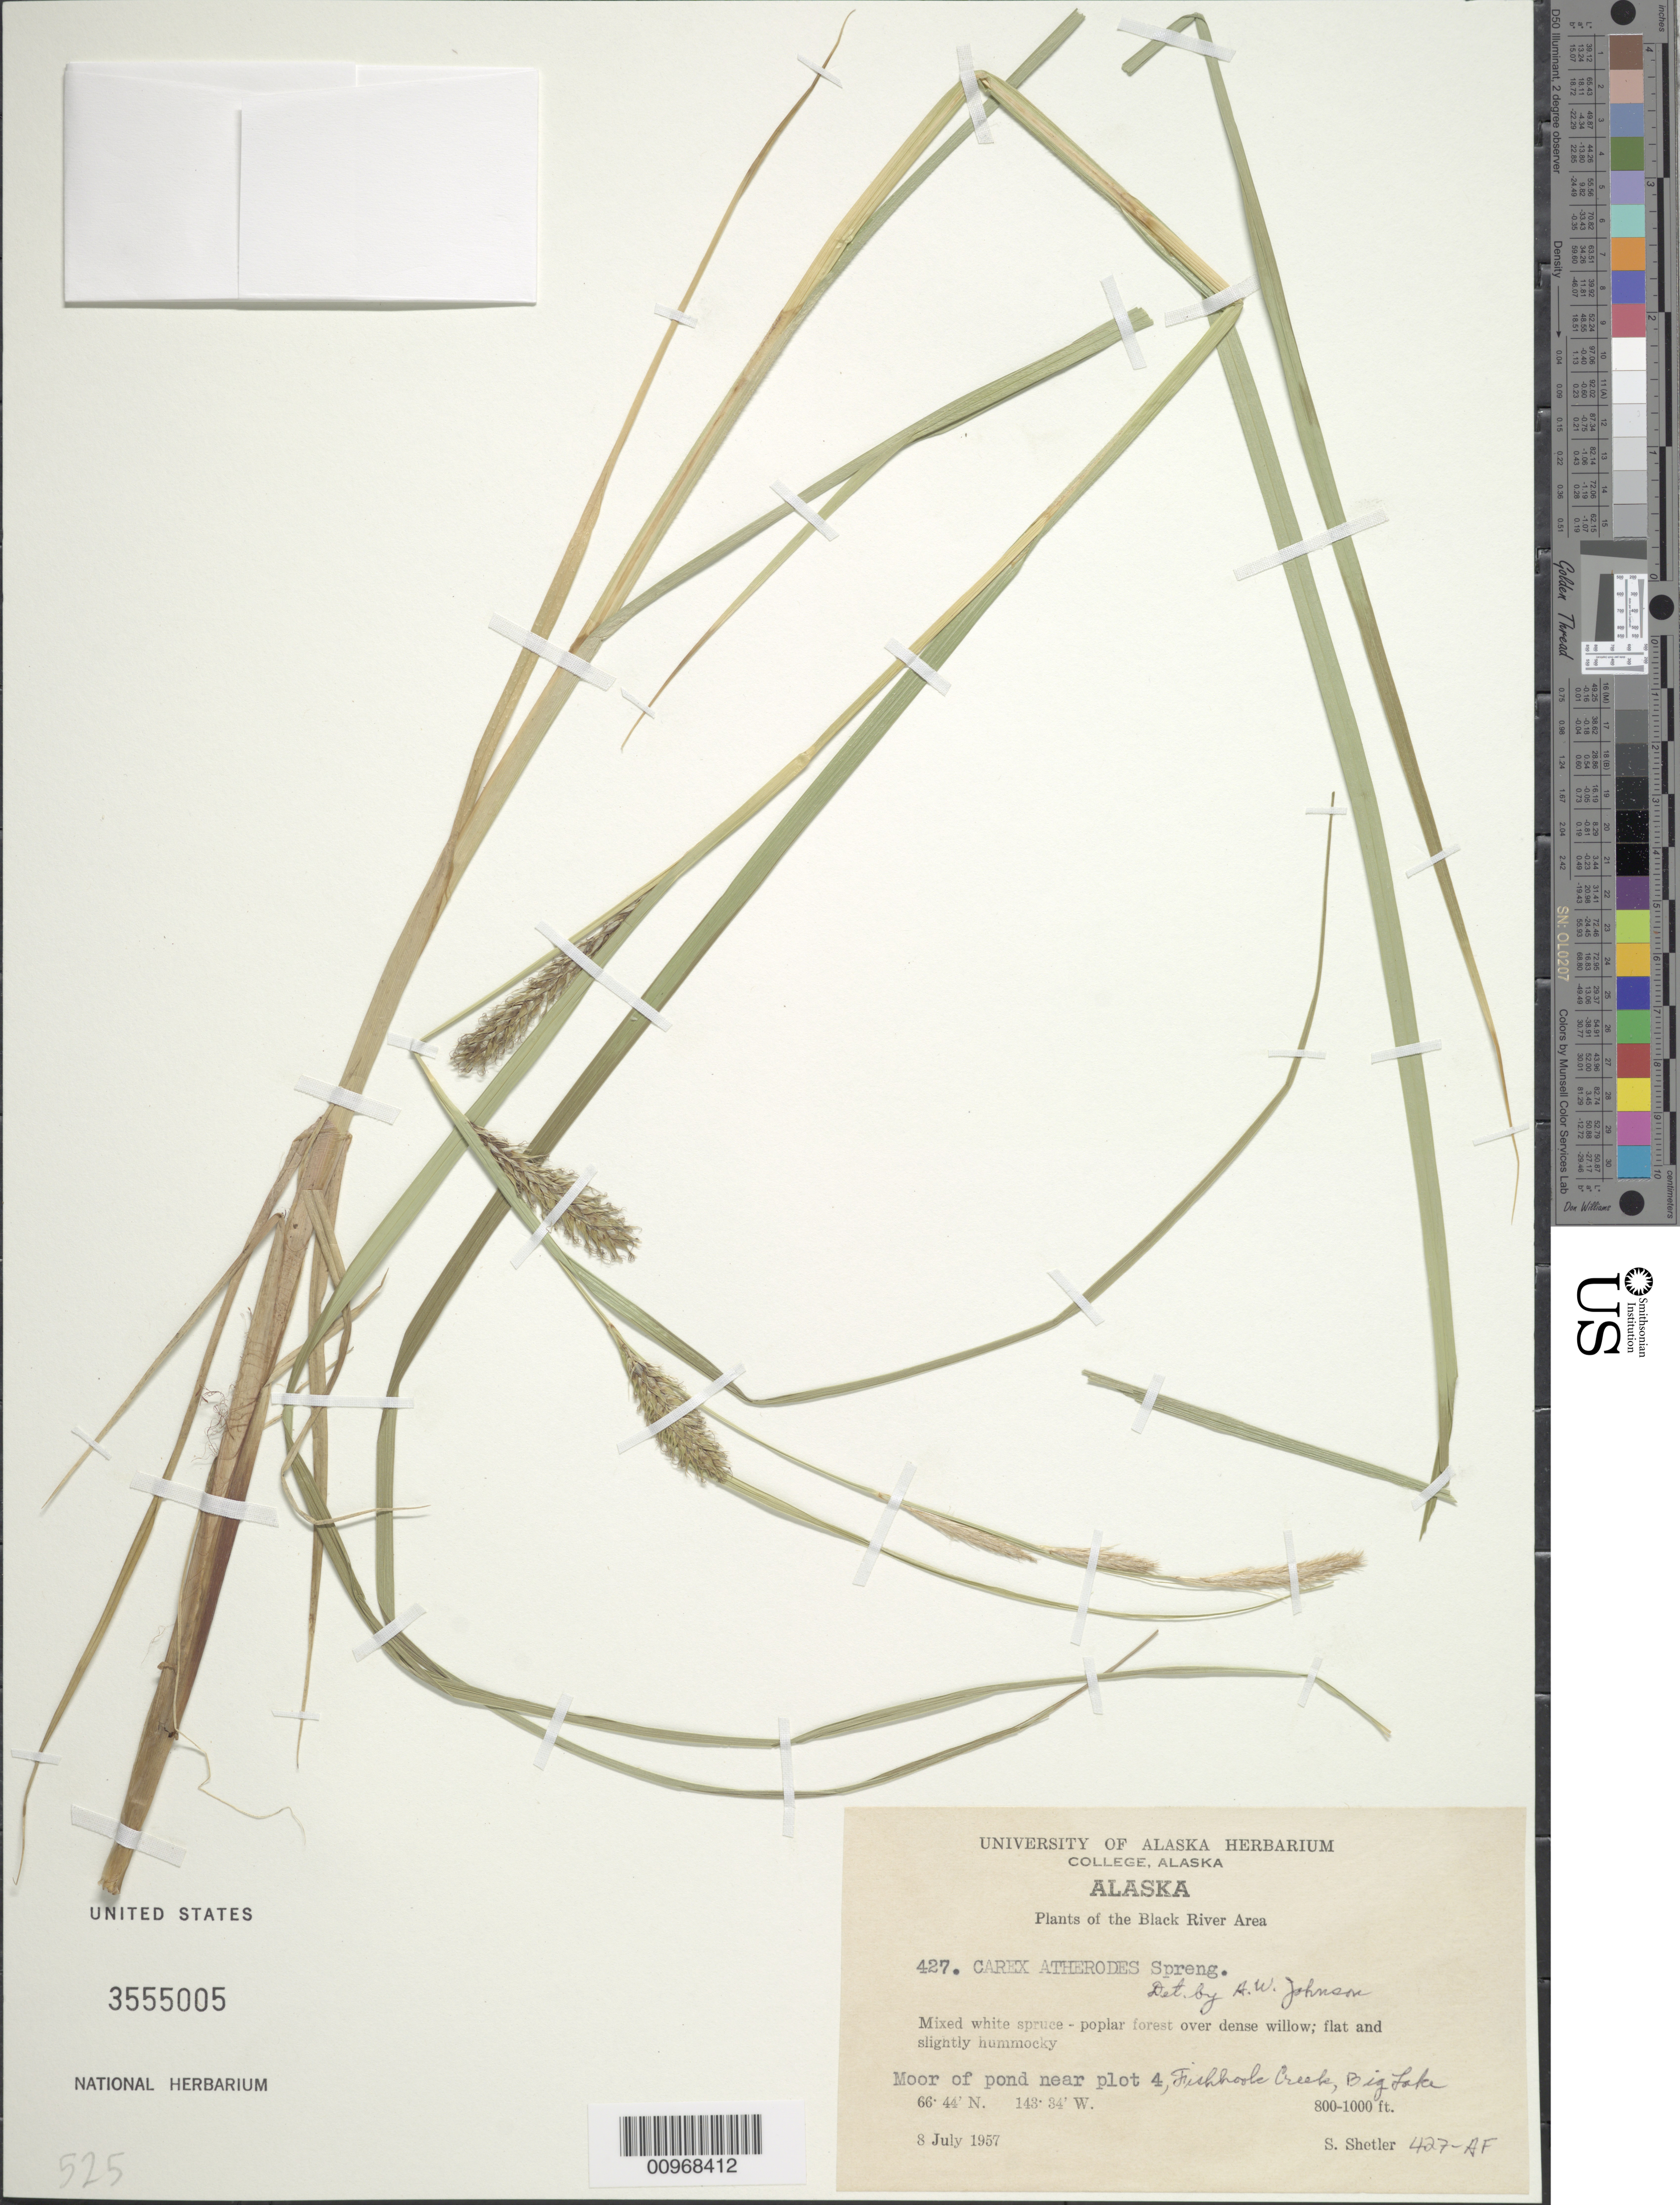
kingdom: Plantae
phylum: Tracheophyta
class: Liliopsida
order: Poales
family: Cyperaceae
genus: Carex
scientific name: Carex atherodes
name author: Spreng.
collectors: S. Shetler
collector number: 427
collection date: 1957-07-08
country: United States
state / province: Alaska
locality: The Black River Area, moor of pond near plot 4, Fishhook Creek, Big Lake.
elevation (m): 244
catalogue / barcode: US 3555005